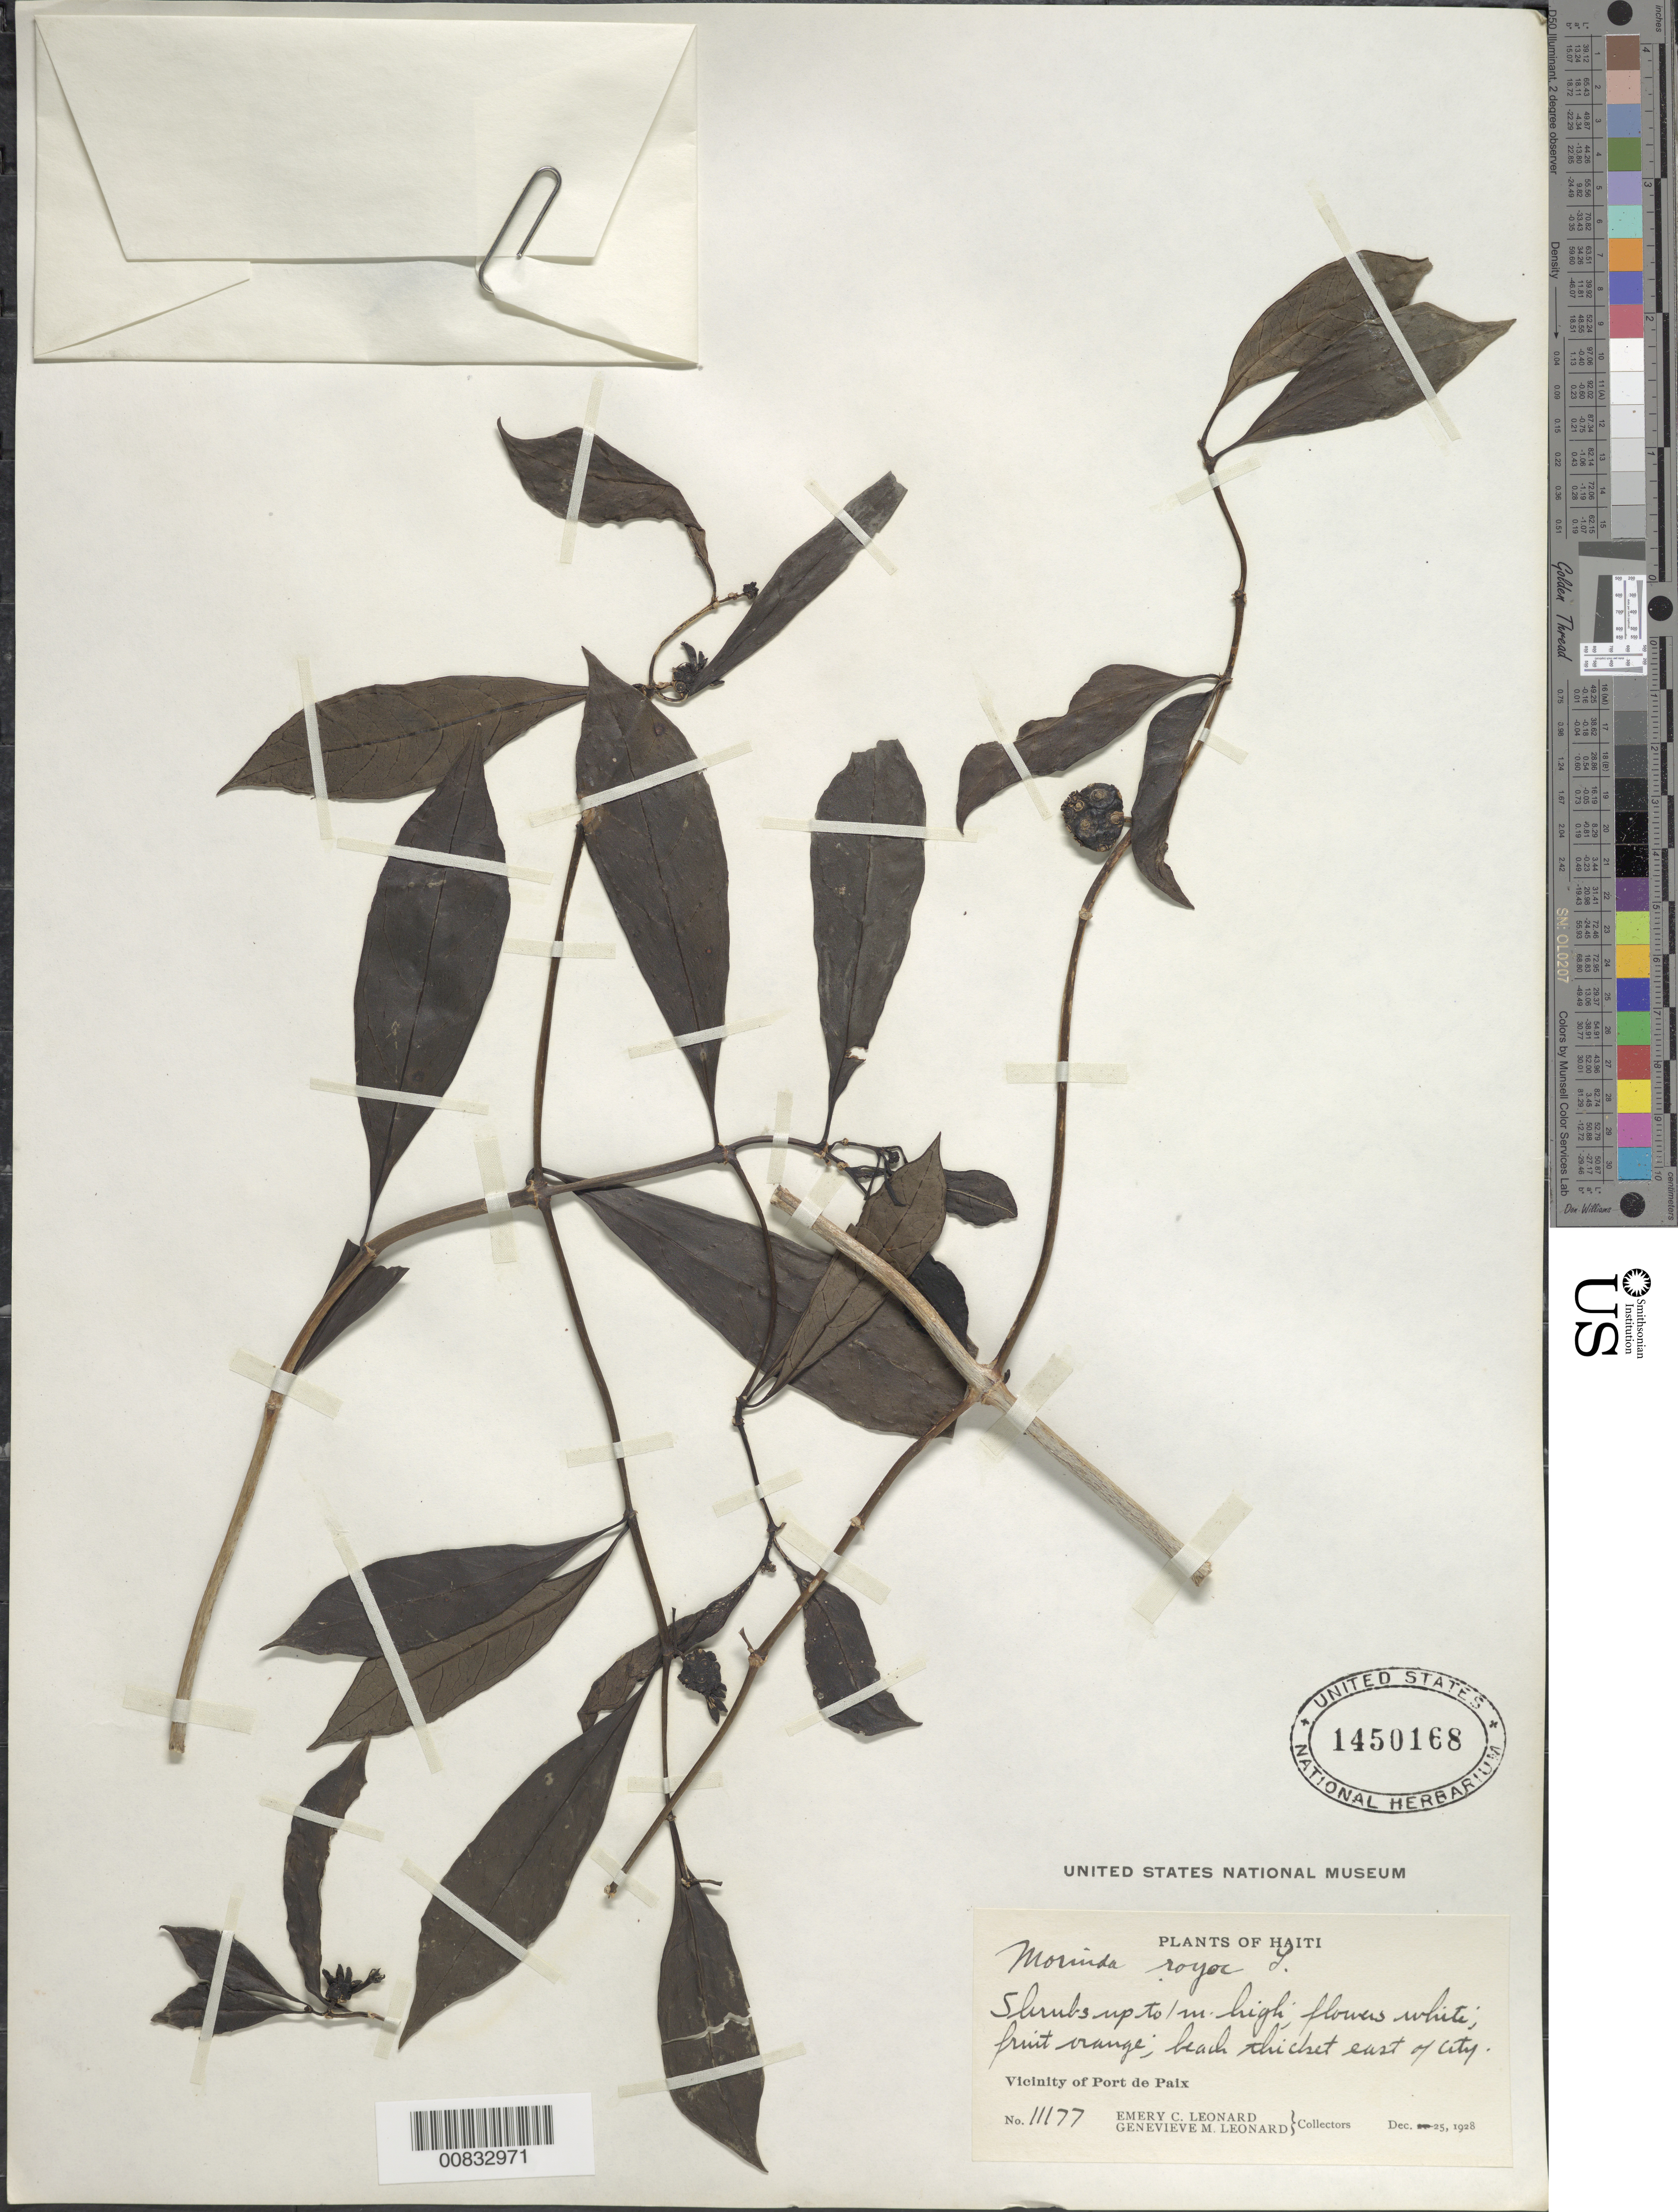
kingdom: Plantae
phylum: Tracheophyta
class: Magnoliopsida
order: Gentianales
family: Rubiaceae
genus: Morinda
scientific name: Morinda royoc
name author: L.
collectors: E. C. Leonard & G. M. Leonard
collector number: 11177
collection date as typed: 25 Dec 1928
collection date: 1928-12-25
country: Haiti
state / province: Ouest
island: Hispaniola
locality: Vicinity of Port au Prince, E of city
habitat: Beach thicket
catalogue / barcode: US 1450168